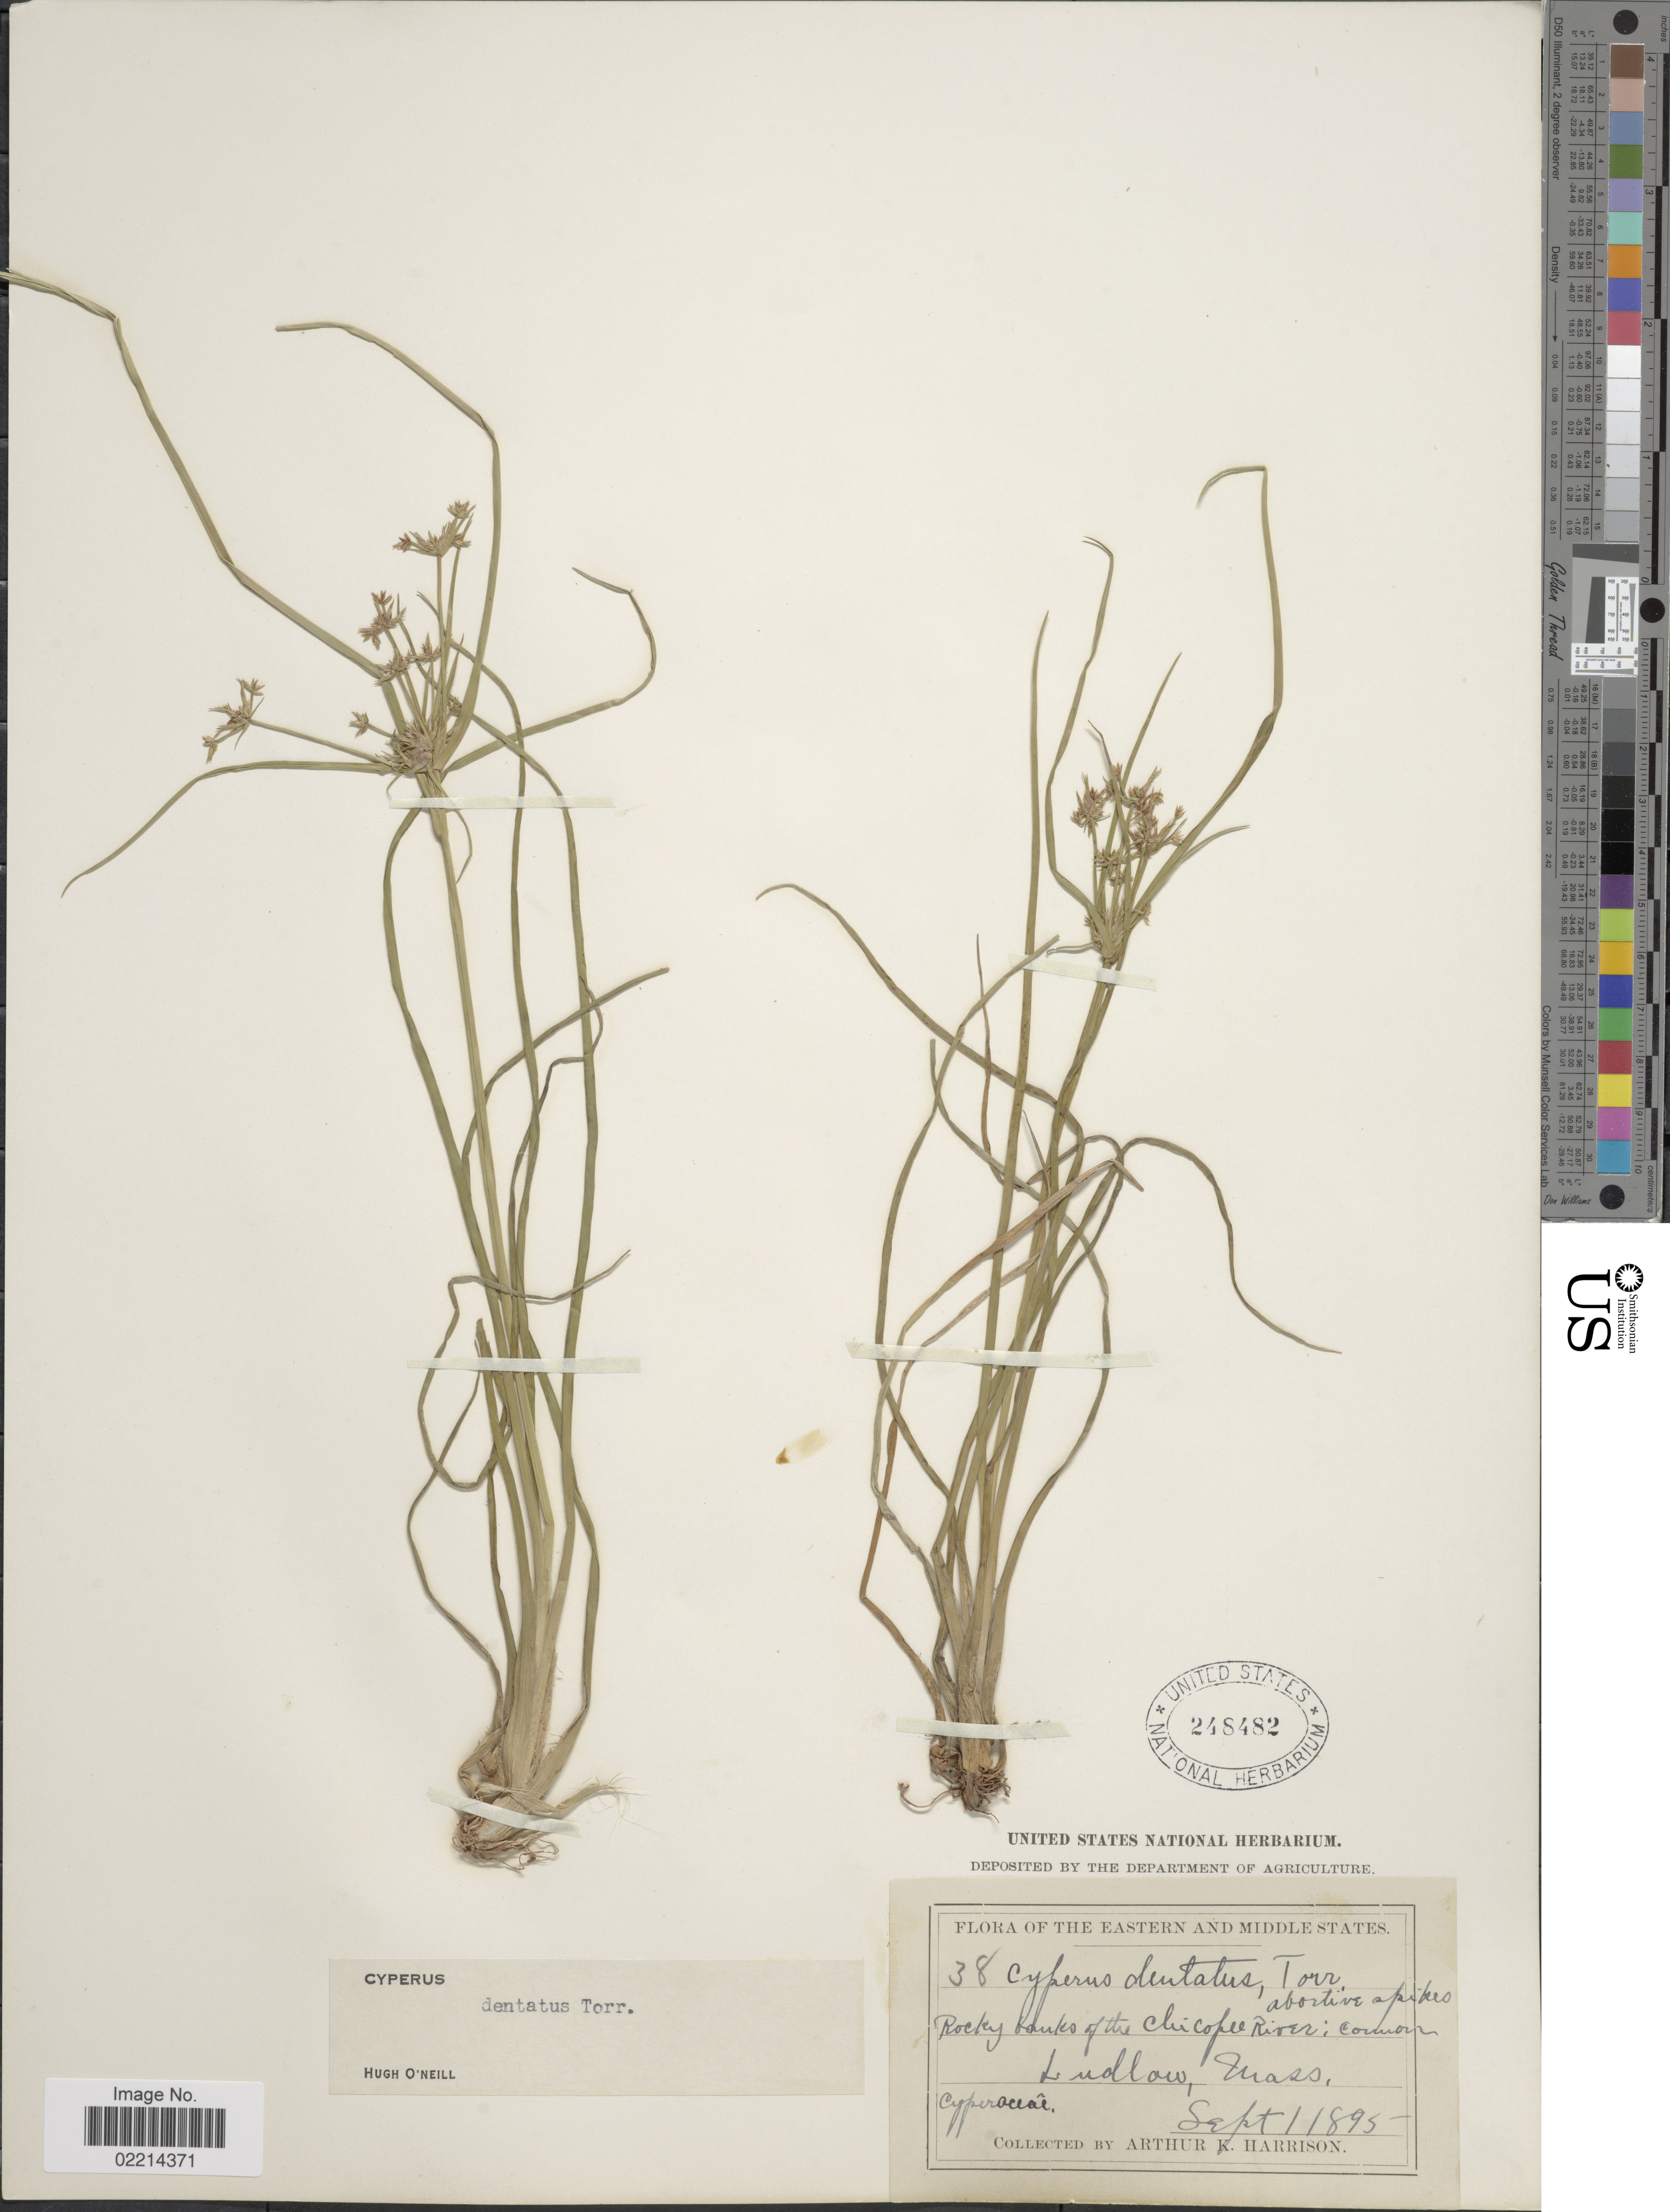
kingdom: Plantae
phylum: Tracheophyta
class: Liliopsida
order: Poales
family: Cyperaceae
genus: Cyperus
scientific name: Cyperus dentatus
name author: Torr.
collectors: A. K. Harrison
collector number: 38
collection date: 1895-09-01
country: United States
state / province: Massachusetts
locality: The Eastern and Middle States, Rocky banks of the Chicopee River; common Ludlow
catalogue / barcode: US 248482